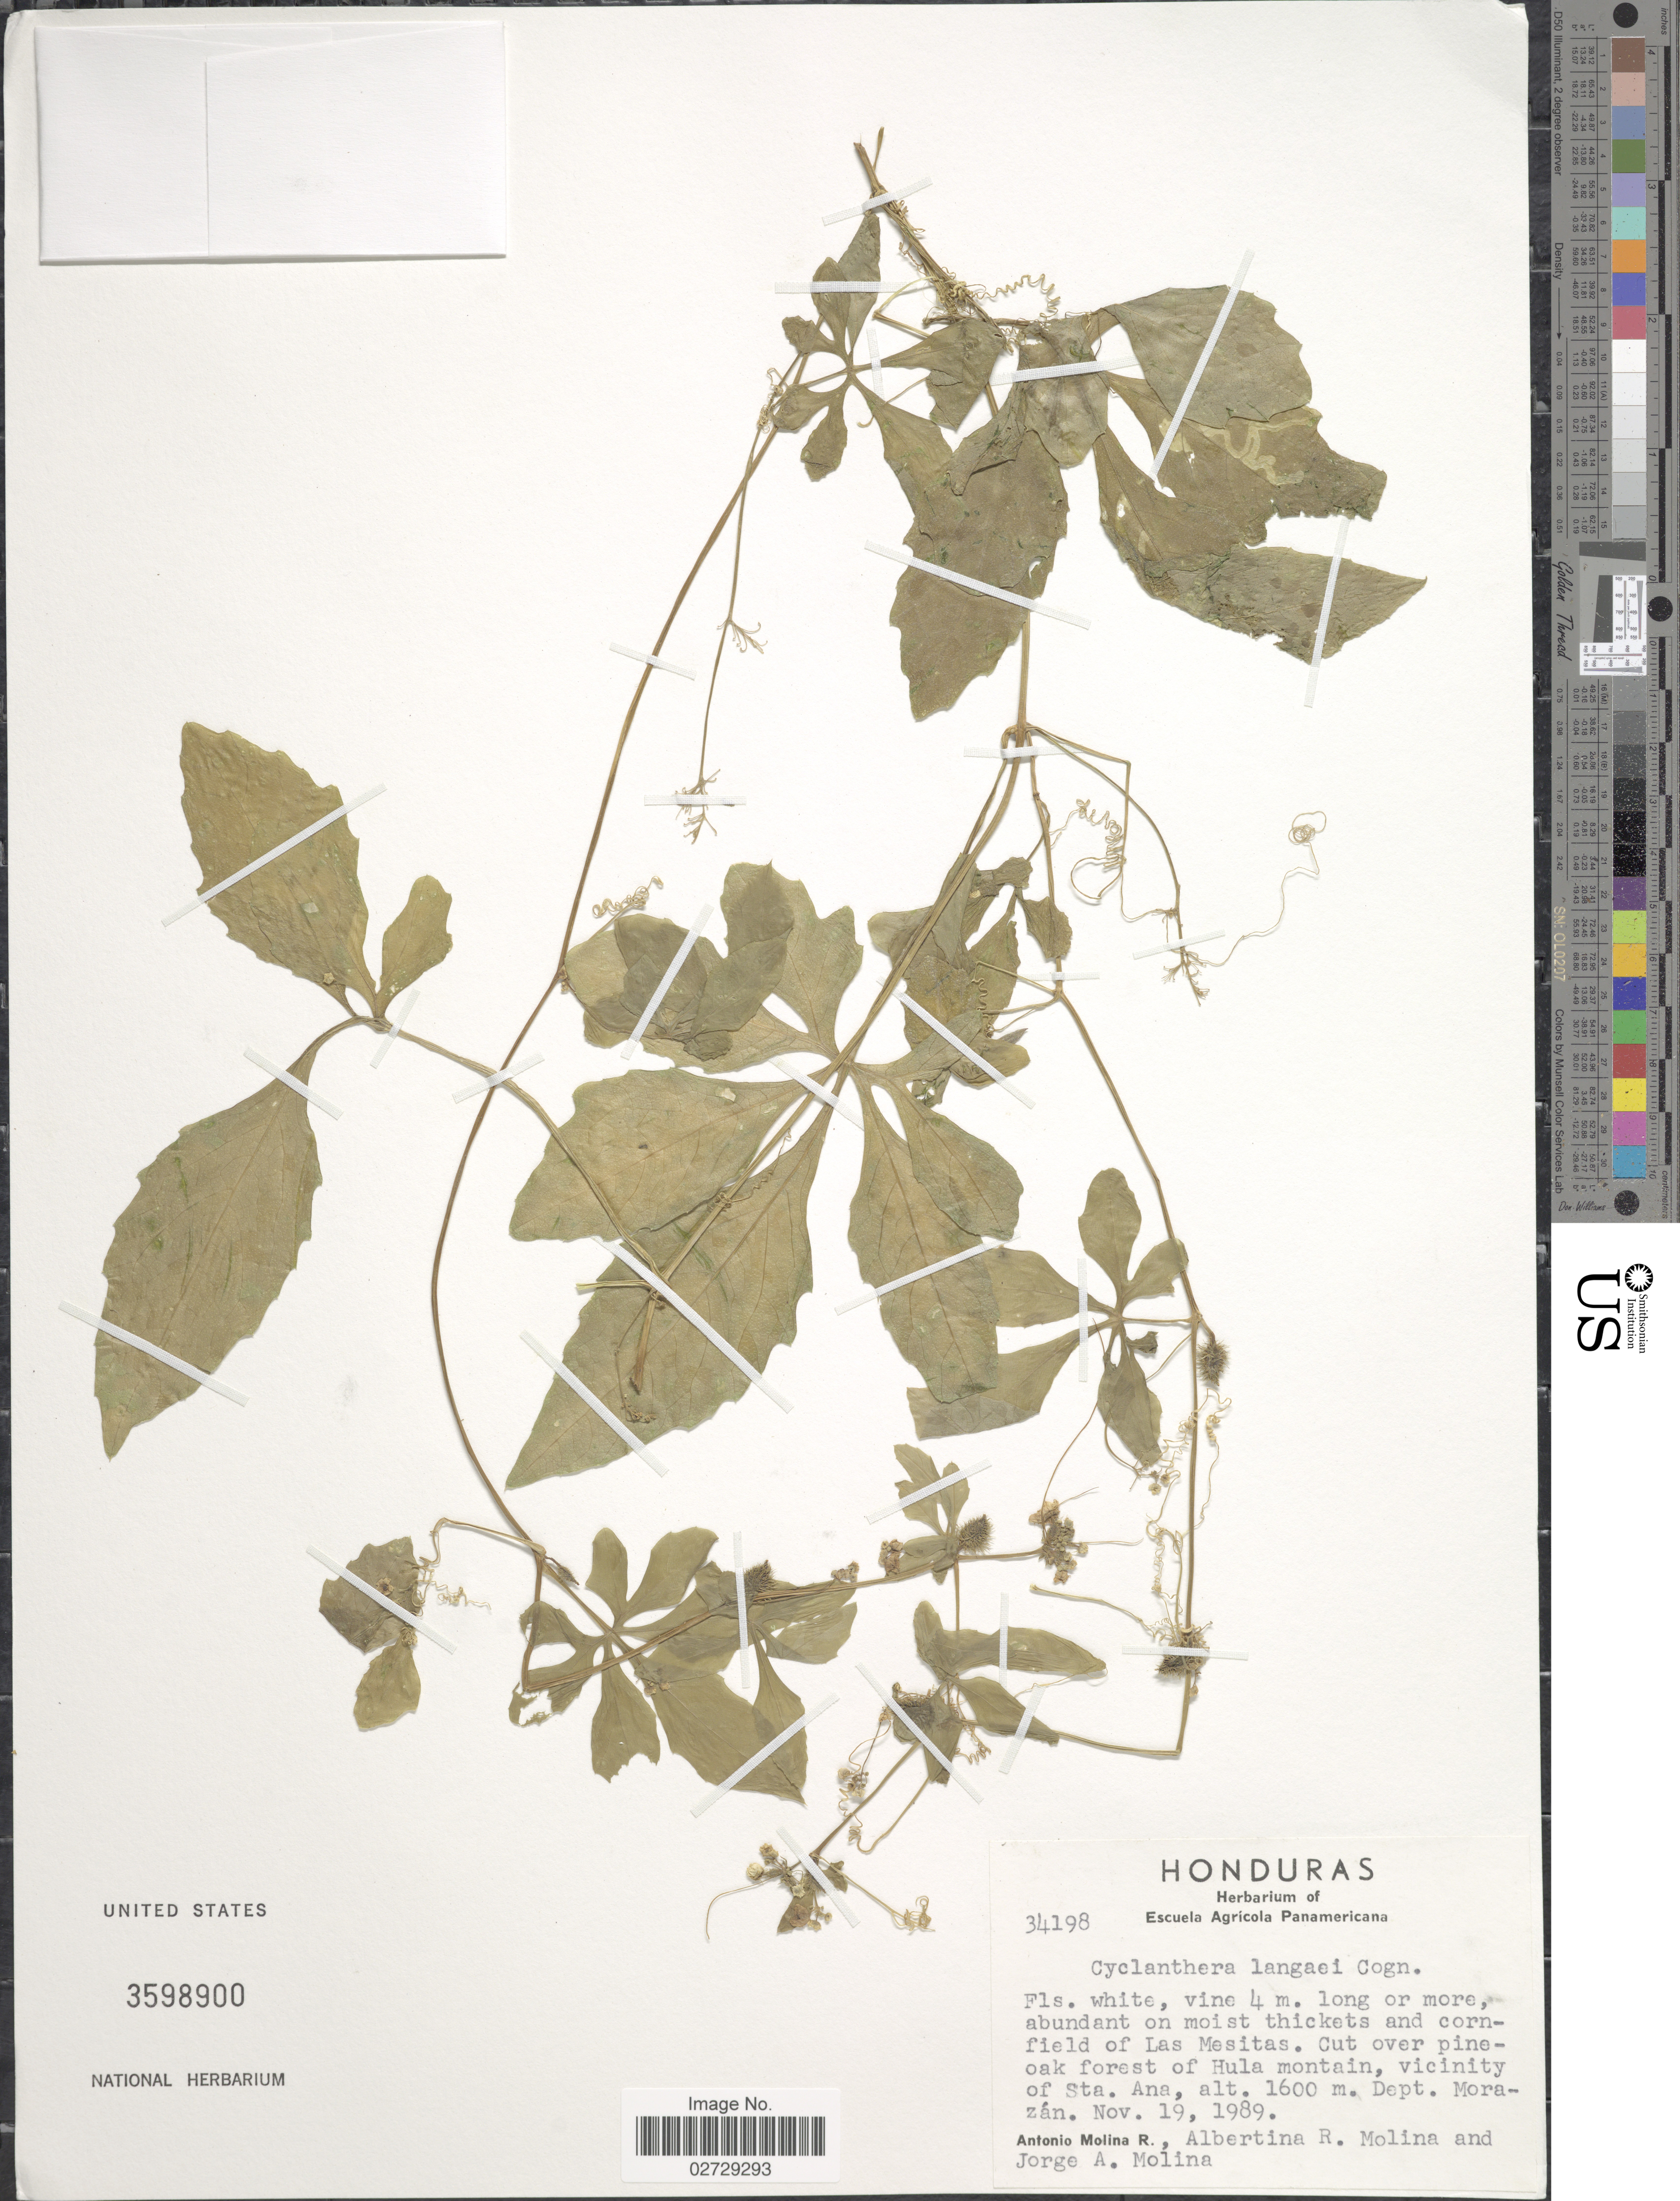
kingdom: Plantae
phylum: Tracheophyta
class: Magnoliopsida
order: Cucurbitales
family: Cucurbitaceae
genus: Cyclanthera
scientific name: Cyclanthera langaei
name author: Cogn.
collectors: A. Molina R., A. R. Molina & J. A. Molina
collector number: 34198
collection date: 1989-11-19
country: Honduras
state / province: Fco. Morazán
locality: On moist thickets and cornfield of Las Mesitas. Cut over pineoak forest of Hula mountain, vicinity of Sta. Ana. Dept. Morazán.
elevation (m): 1600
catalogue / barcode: US 3598900